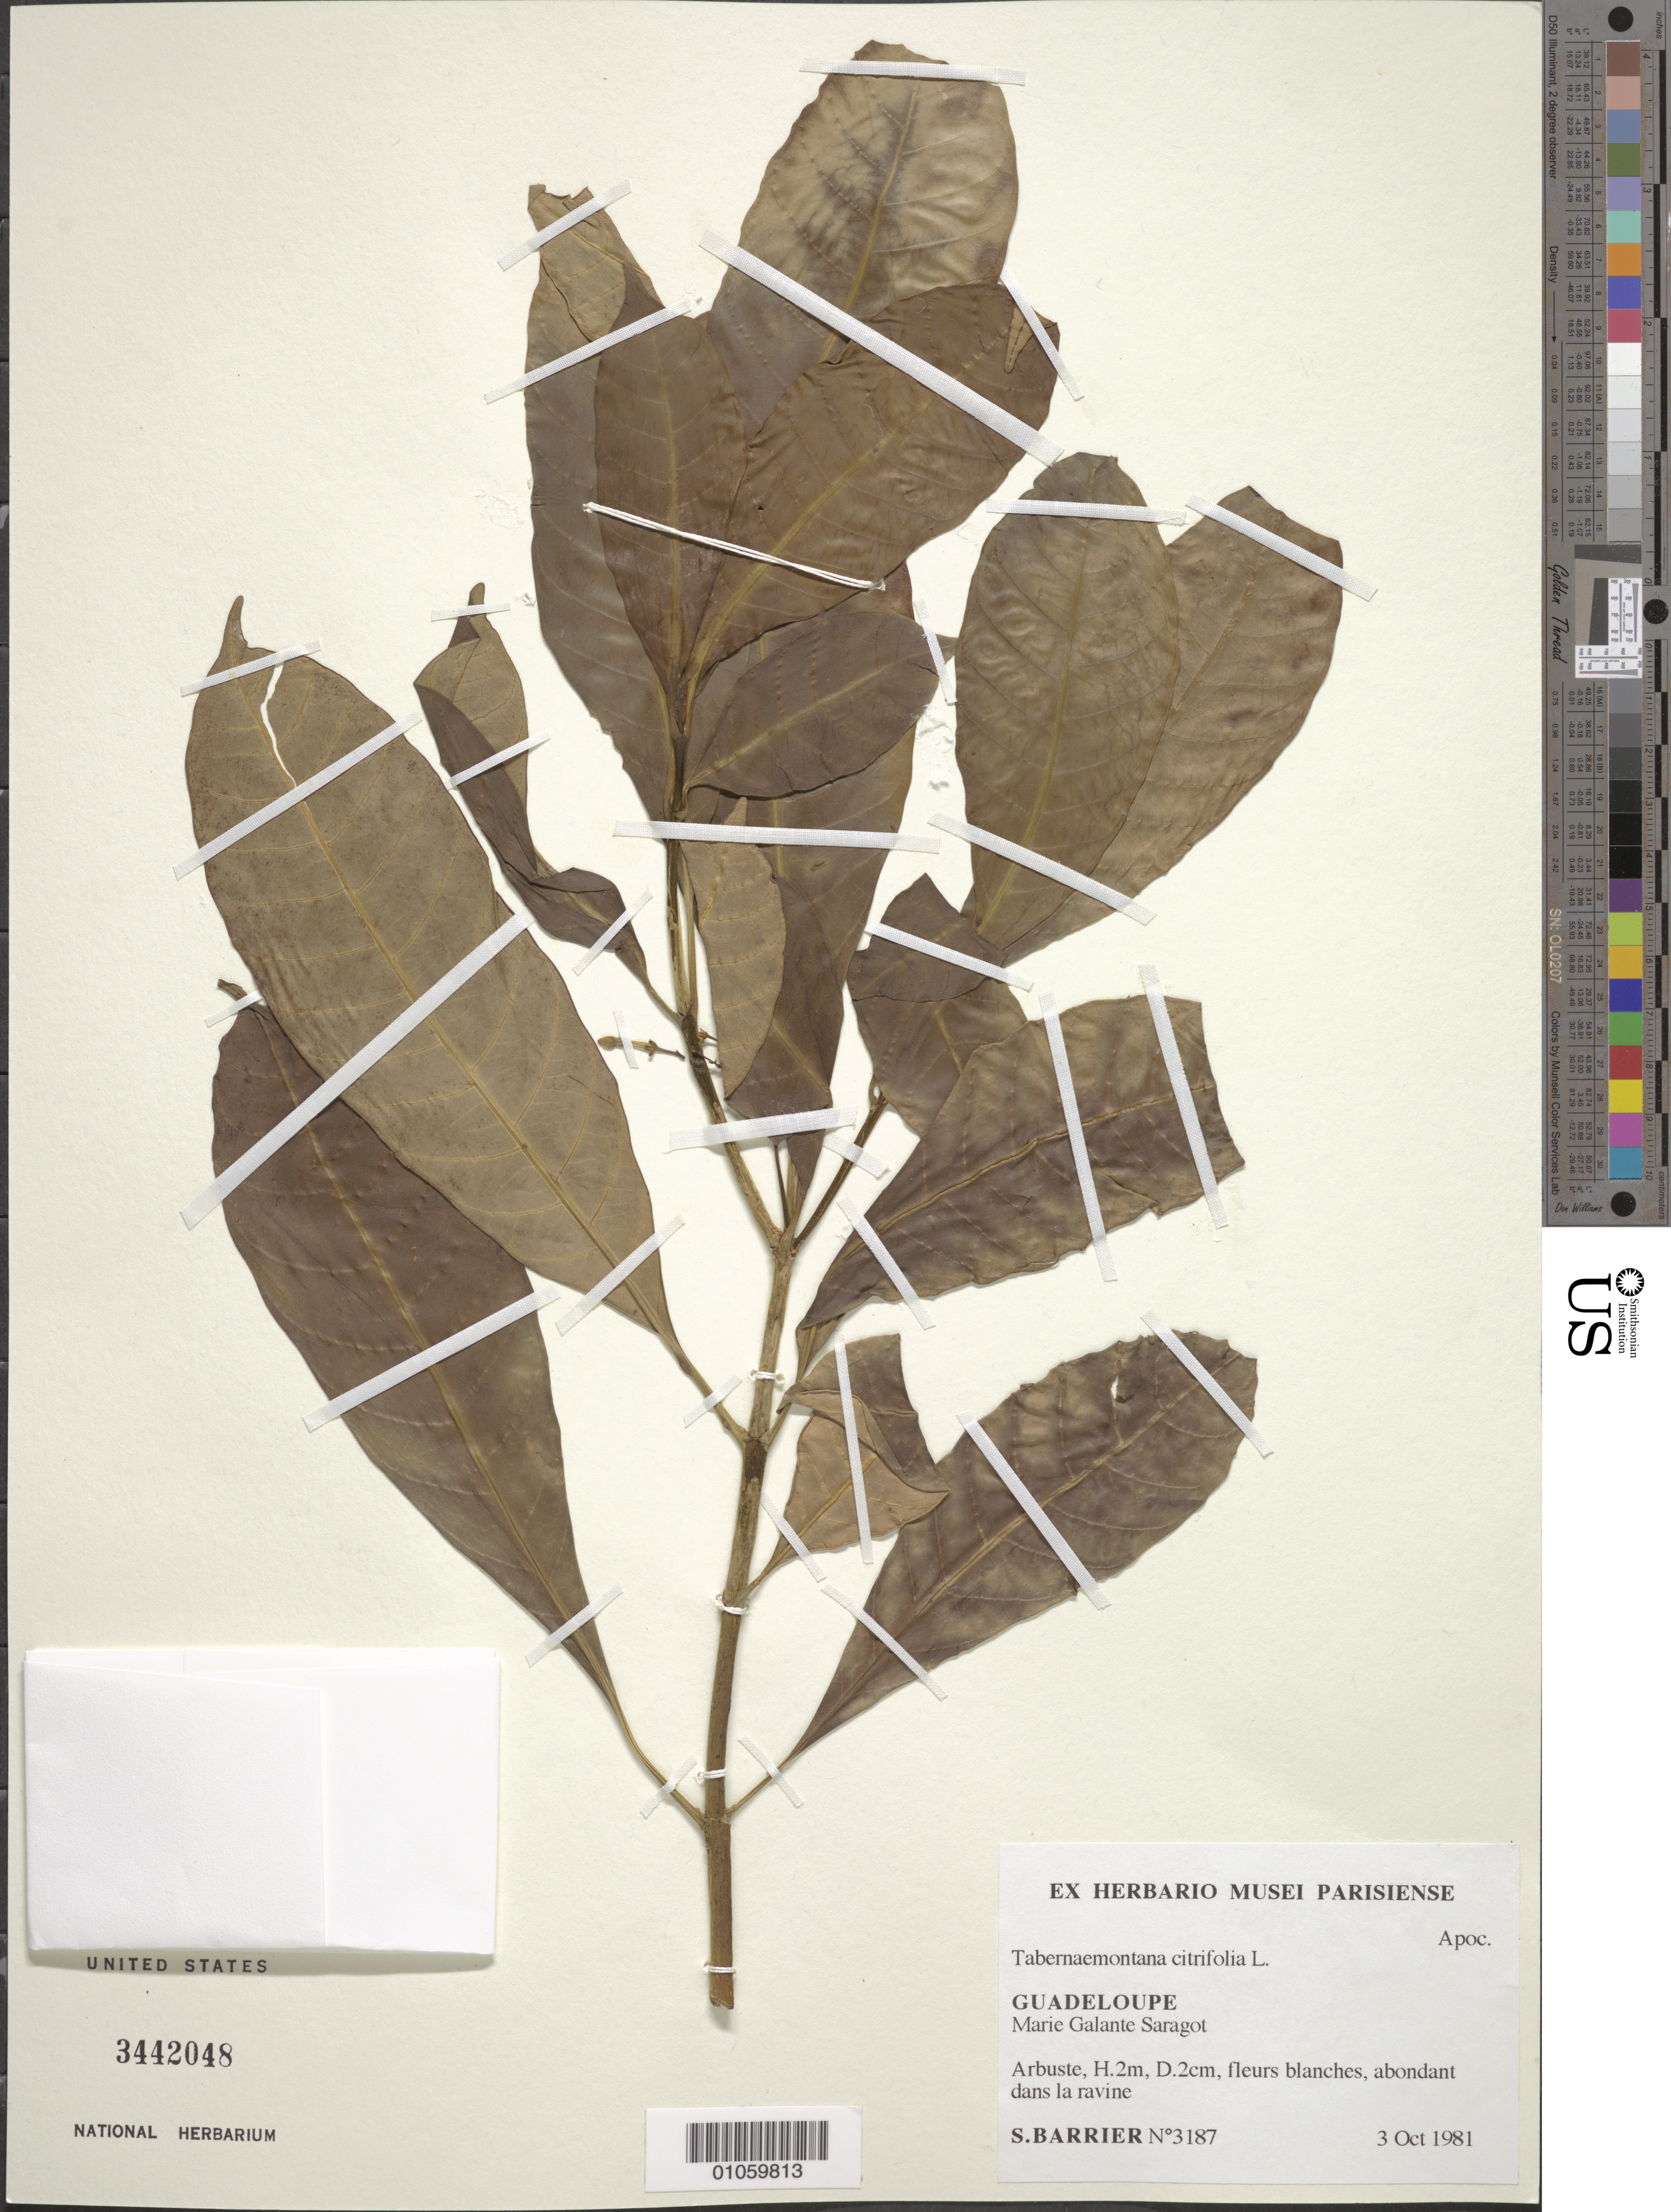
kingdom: Plantae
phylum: Tracheophyta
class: Magnoliopsida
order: Gentianales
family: Apocynaceae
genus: Tabernaemontana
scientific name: Tabernaemontana citrifolia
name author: L.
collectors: S. Barrier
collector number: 3187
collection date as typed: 03 Oct 1981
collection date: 1981-10-03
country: Guadeloupe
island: Marie Galante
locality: Saragot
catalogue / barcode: US 3442048